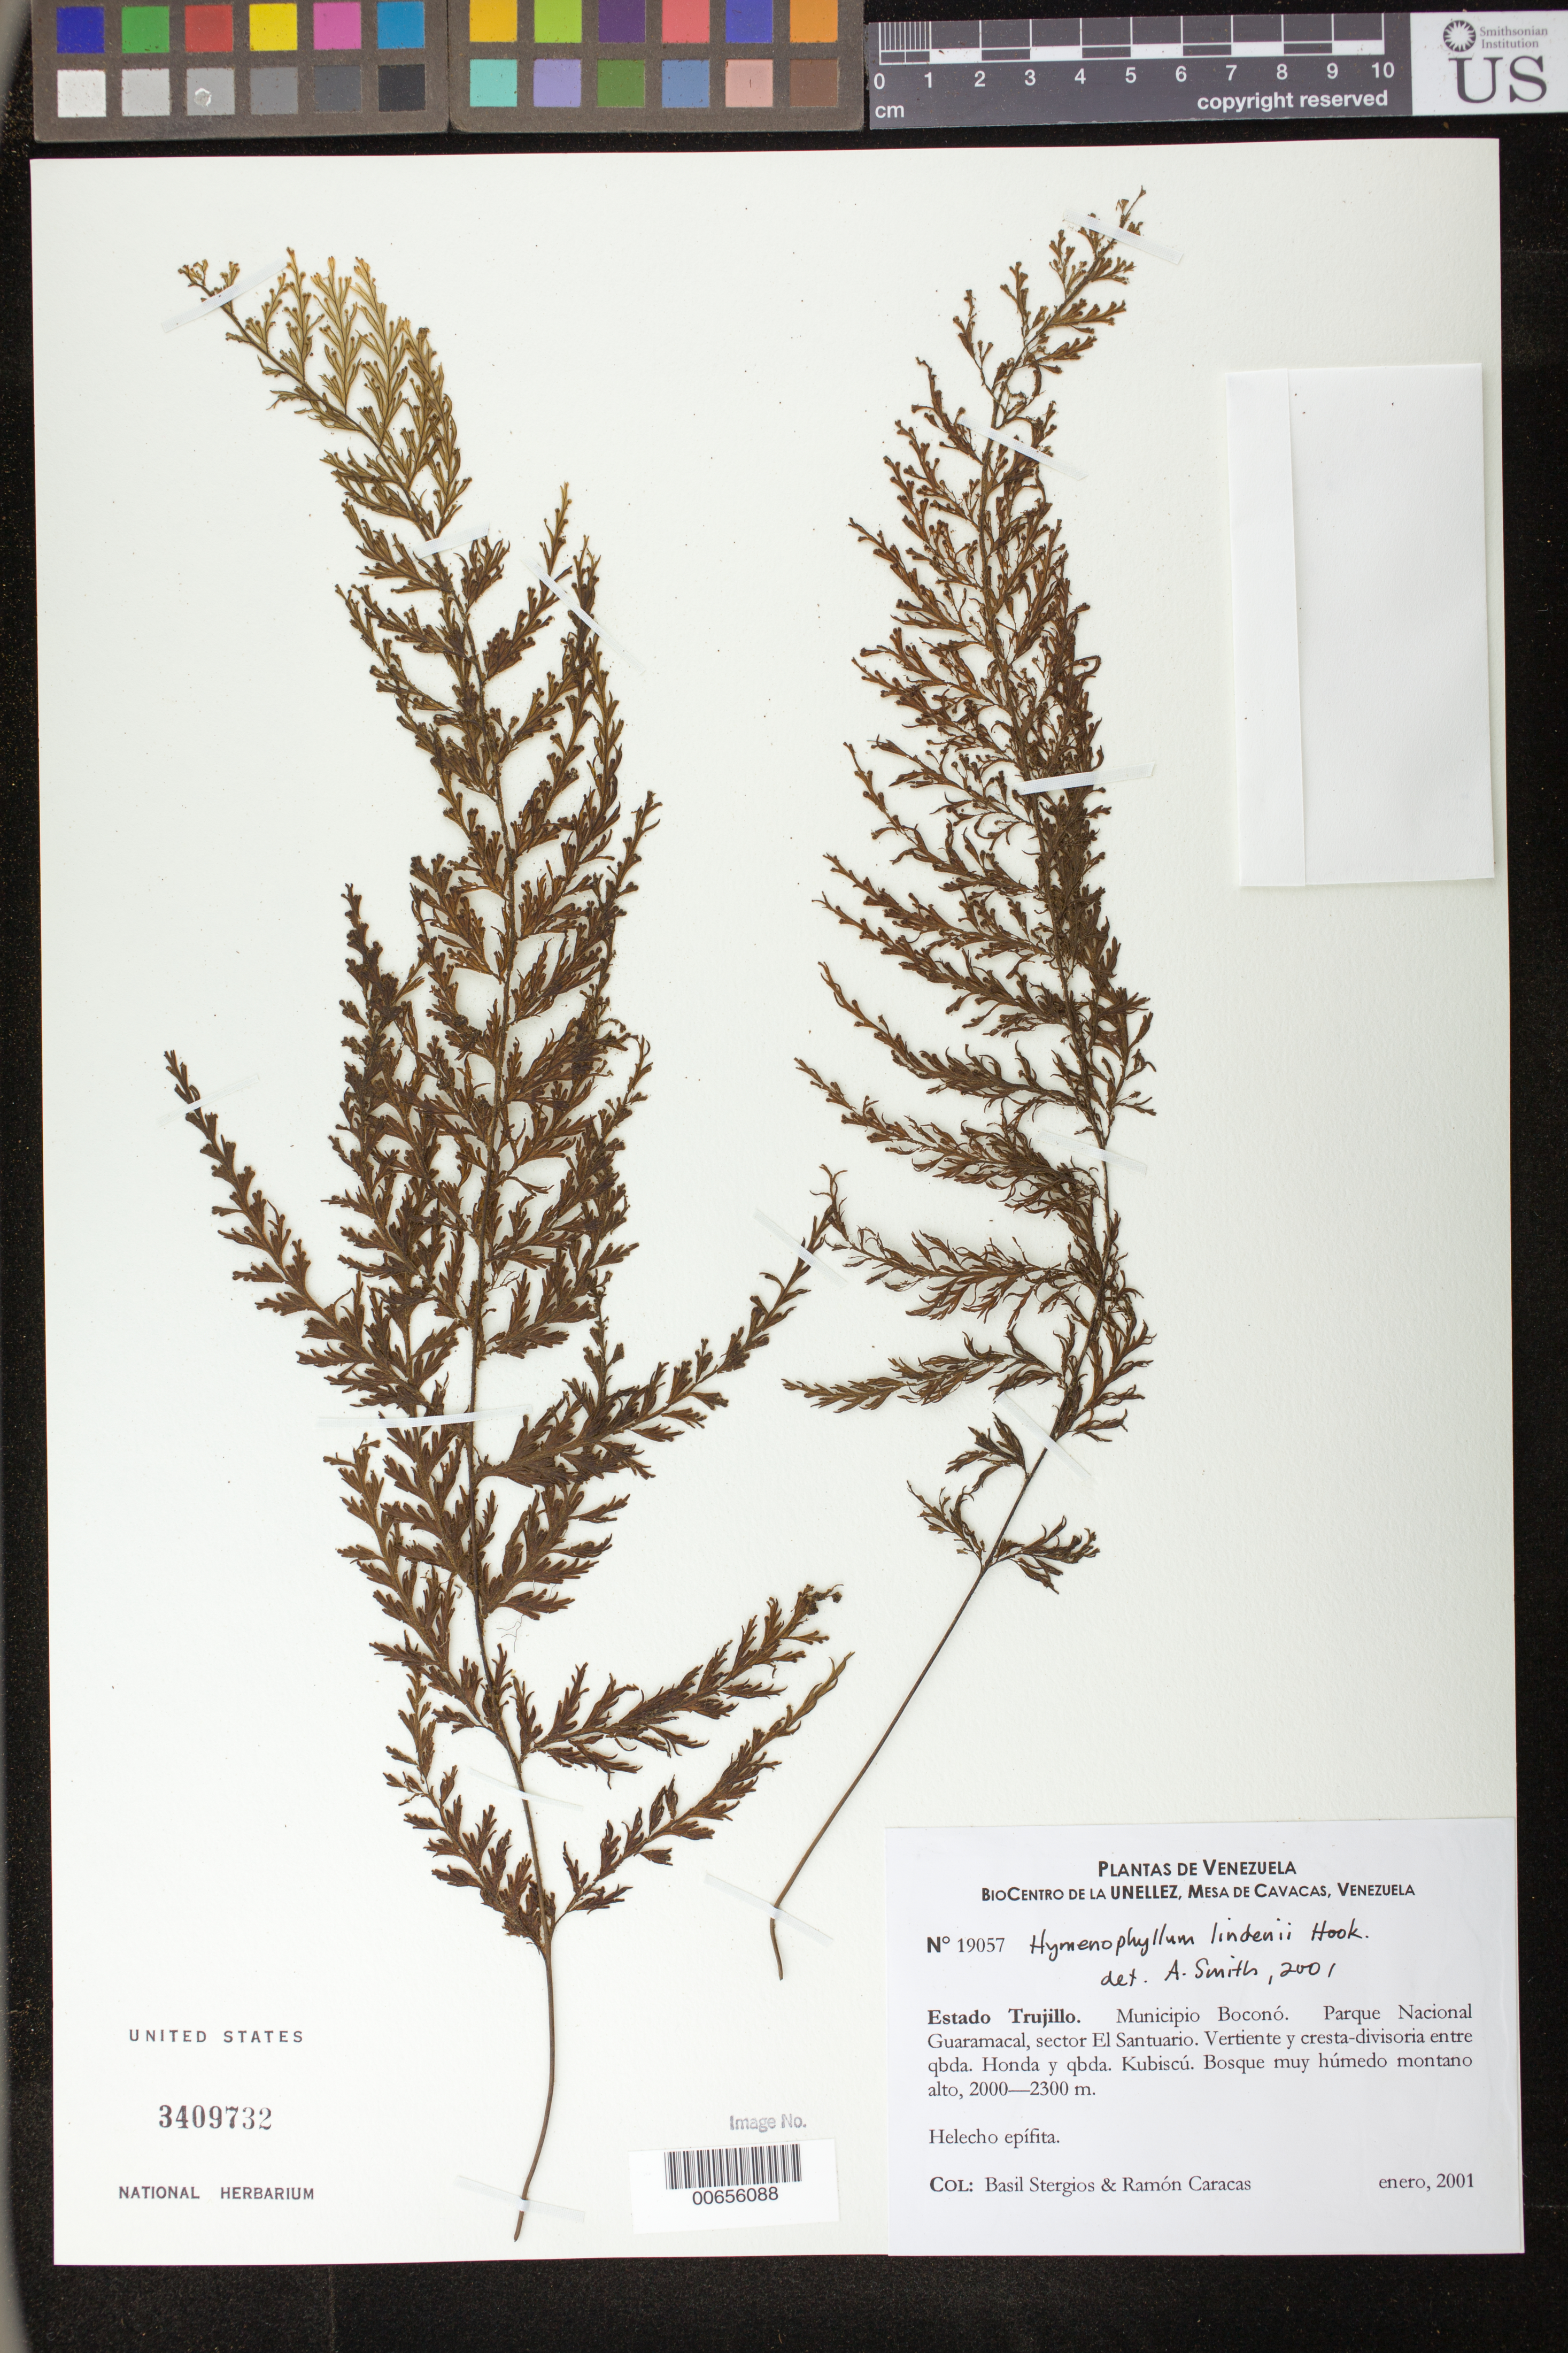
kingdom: Plantae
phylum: Tracheophyta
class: Polypodiopsida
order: Hymenophyllales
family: Hymenophyllaceae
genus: Hymenophyllum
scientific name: Hymenophyllum lindenii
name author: Hook.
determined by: Smith, Alan R., (UC)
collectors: B. G. Stergios & R. Caracas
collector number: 19057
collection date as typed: Jan 2001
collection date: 2001-01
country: Venezuela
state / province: Trujillo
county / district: Boconó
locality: Parque Nacional Guaramacal, sector El Santuario, vertiente y cresta-divisoria entre Quebrada Honda y Quebrada Kubiscú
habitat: Bosque muy húmedo montano alto.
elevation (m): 2000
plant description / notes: MY, NY, PORT, UC, US, VEN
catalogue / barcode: US 3409732